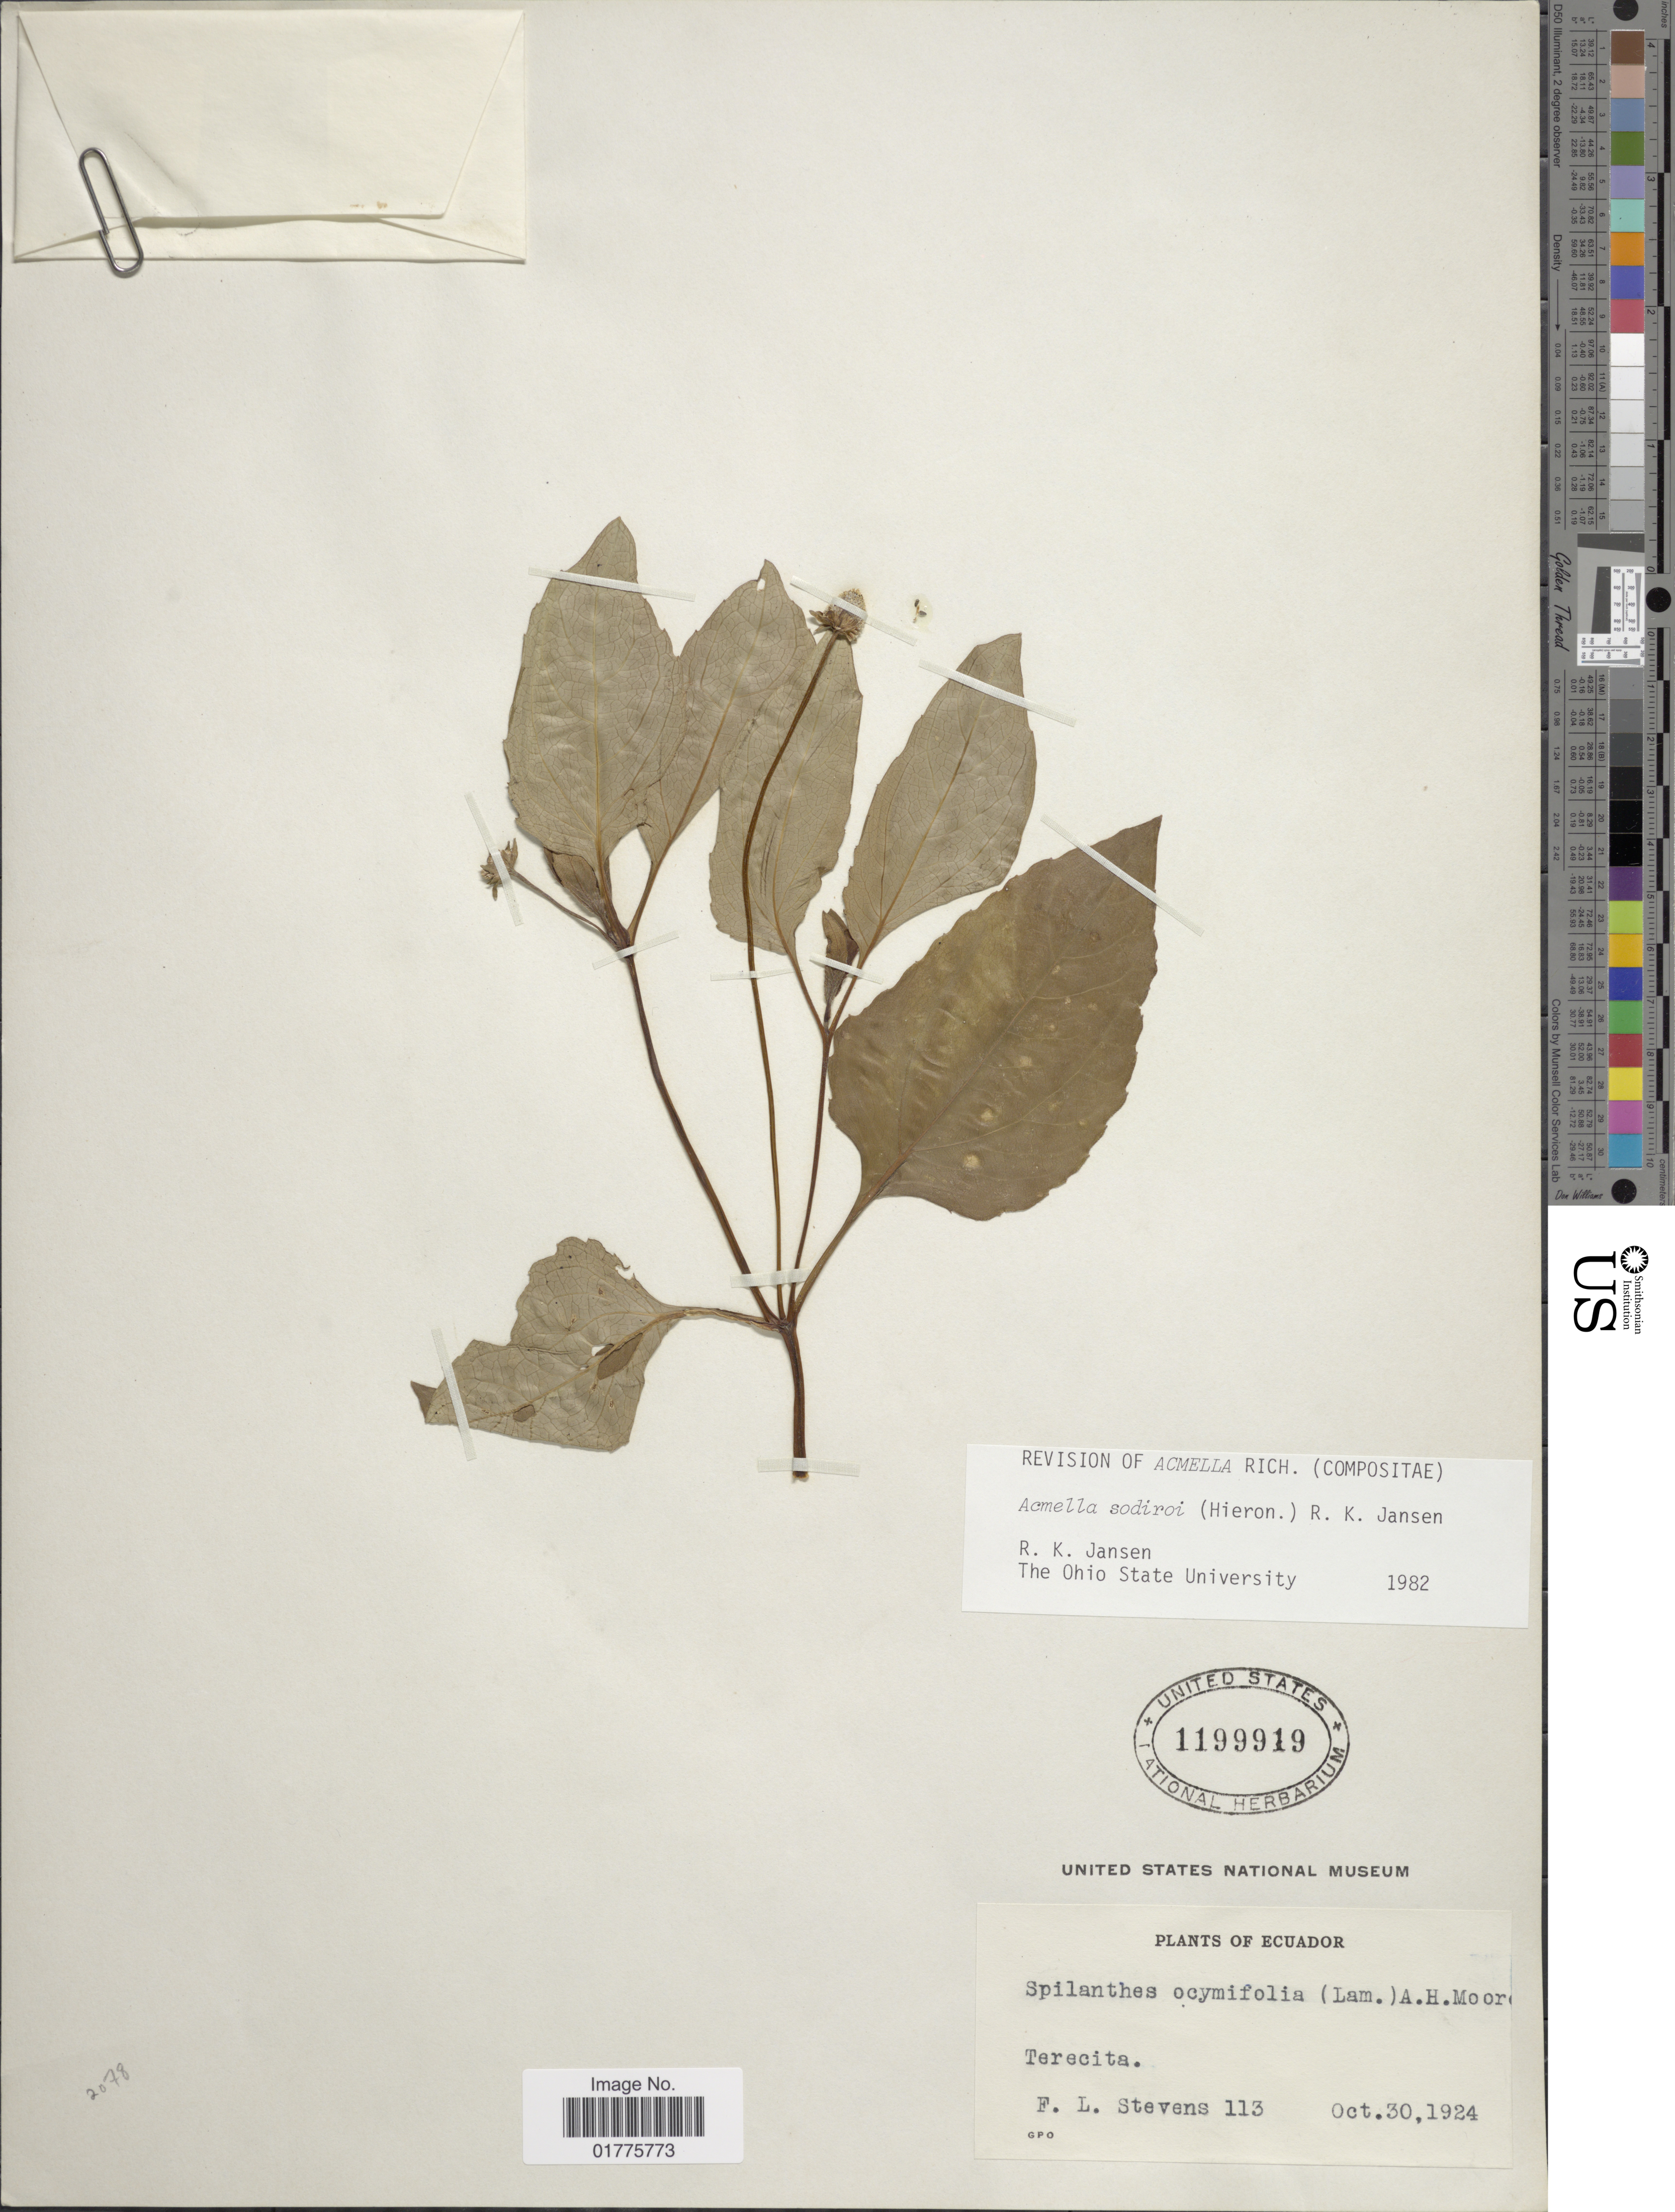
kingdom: Plantae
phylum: Tracheophyta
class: Magnoliopsida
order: Asterales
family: Asteraceae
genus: Acmella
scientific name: Acmella sodiroi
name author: (Hieron.) R.K. Jansen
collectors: F. L. Stevens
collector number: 113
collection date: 1924-10-30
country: Ecuador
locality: Terecita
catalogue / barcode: US 1199919